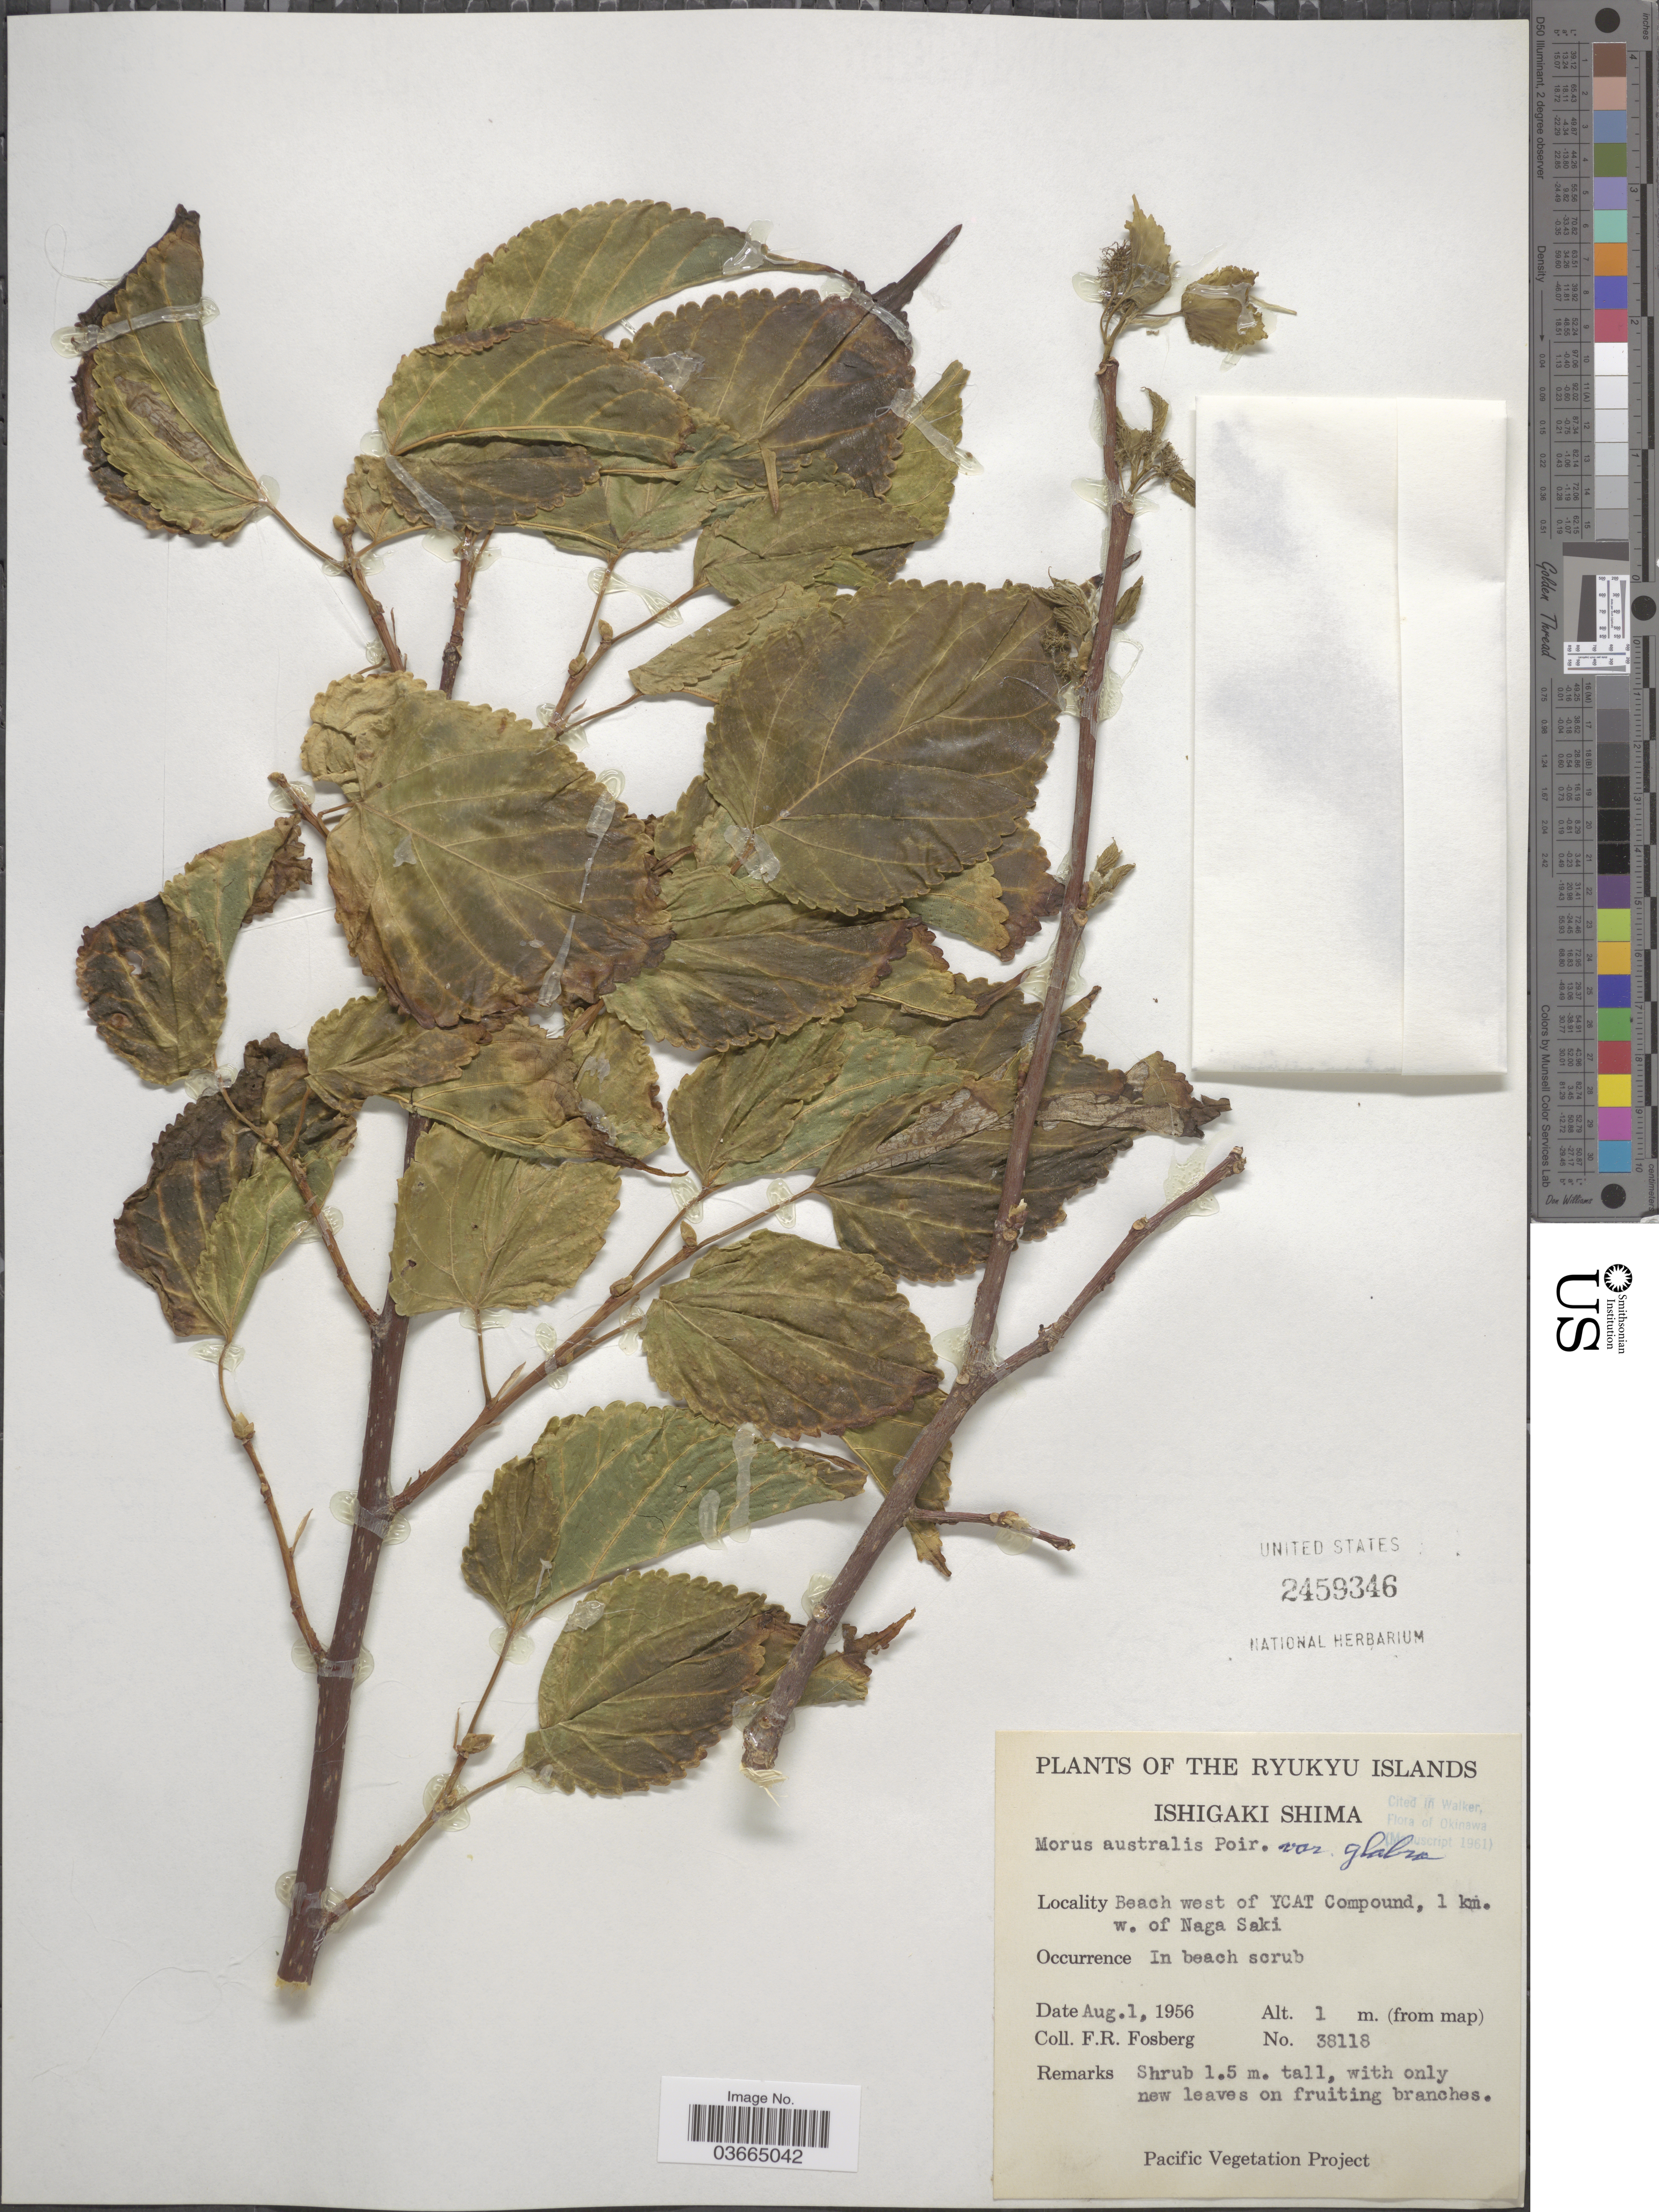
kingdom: Plantae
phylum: Tracheophyta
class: Magnoliopsida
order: Rosales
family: Moraceae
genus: Morus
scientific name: Morus australis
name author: Poir.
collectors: F. R. Fosberg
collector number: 38118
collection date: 1956-08-01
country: Japan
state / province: Okinawa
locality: The Ryukyu Islands. Ishigaki Shima. Beach west of YCAT Compound, 1 km. w. of Naga Saki.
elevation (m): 1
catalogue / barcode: US 2459346